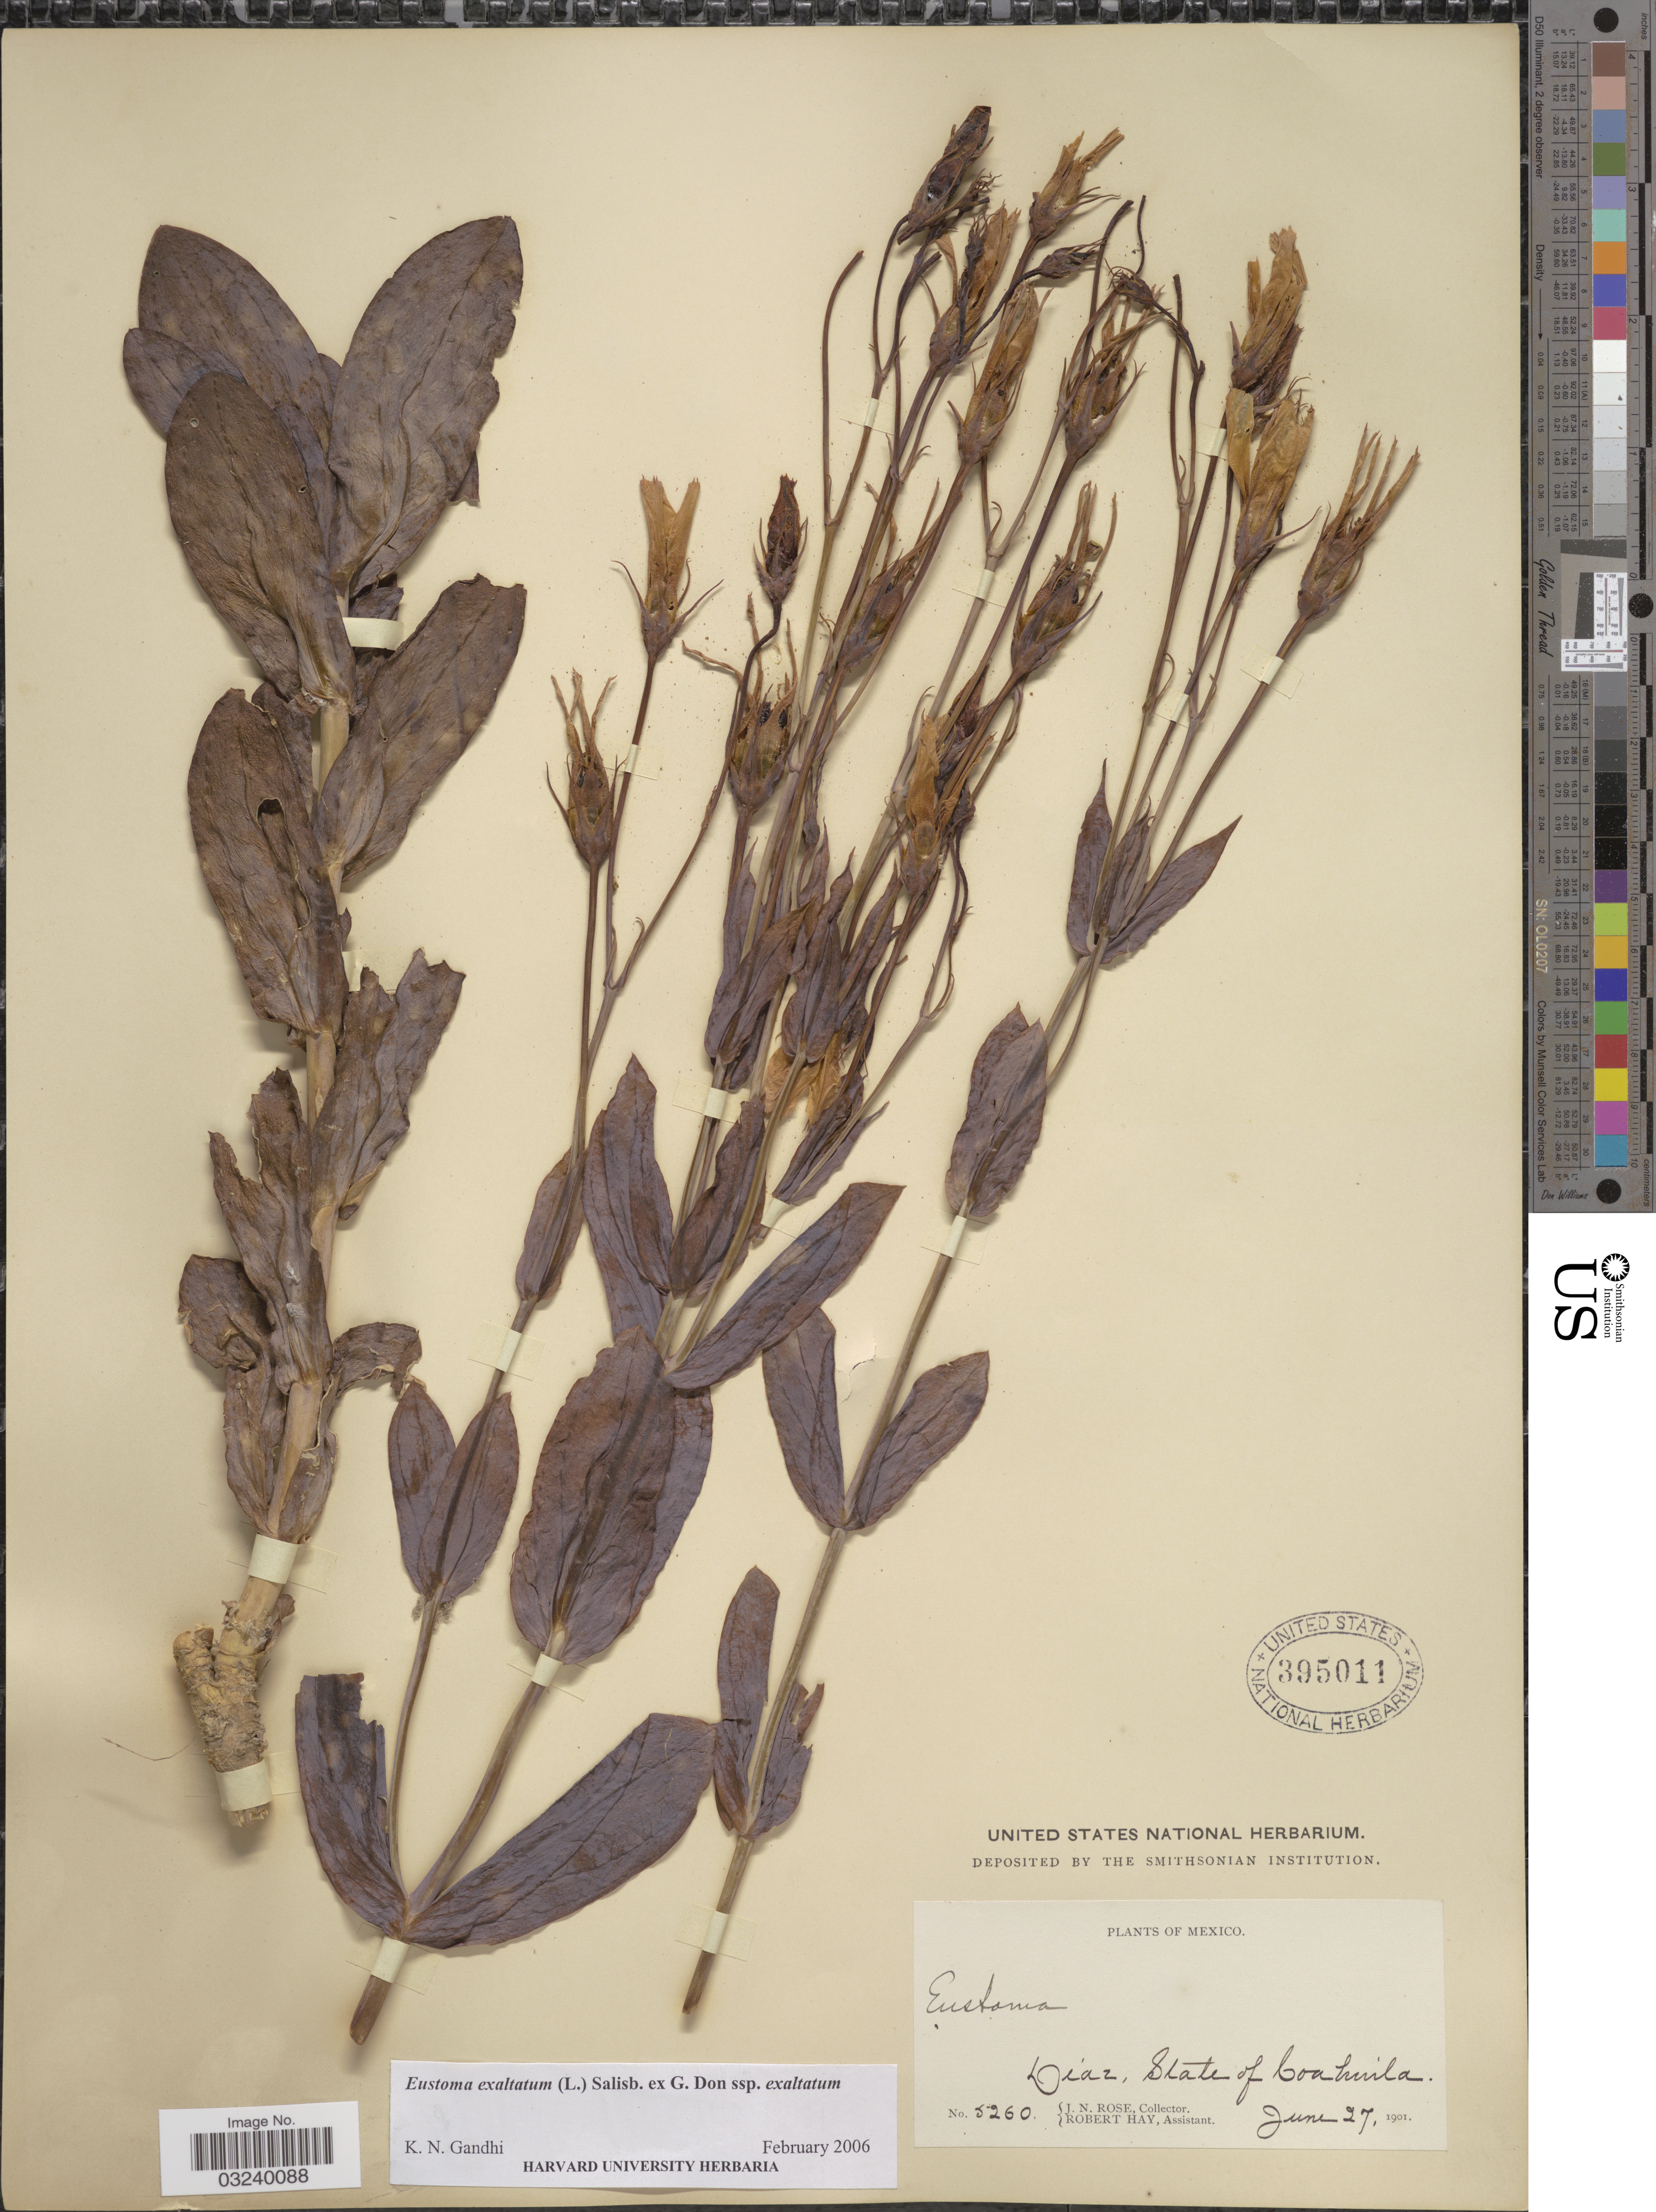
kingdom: Plantae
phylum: Tracheophyta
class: Magnoliopsida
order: Gentianales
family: Gentianaceae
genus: Eustoma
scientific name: Eustoma exaltatum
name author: (L.) Salisb. ex Don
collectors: J. N. Rose & R. H. Hay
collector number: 5260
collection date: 1901-06-27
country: Mexico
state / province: Coahuila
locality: Diaz.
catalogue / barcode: US 395011